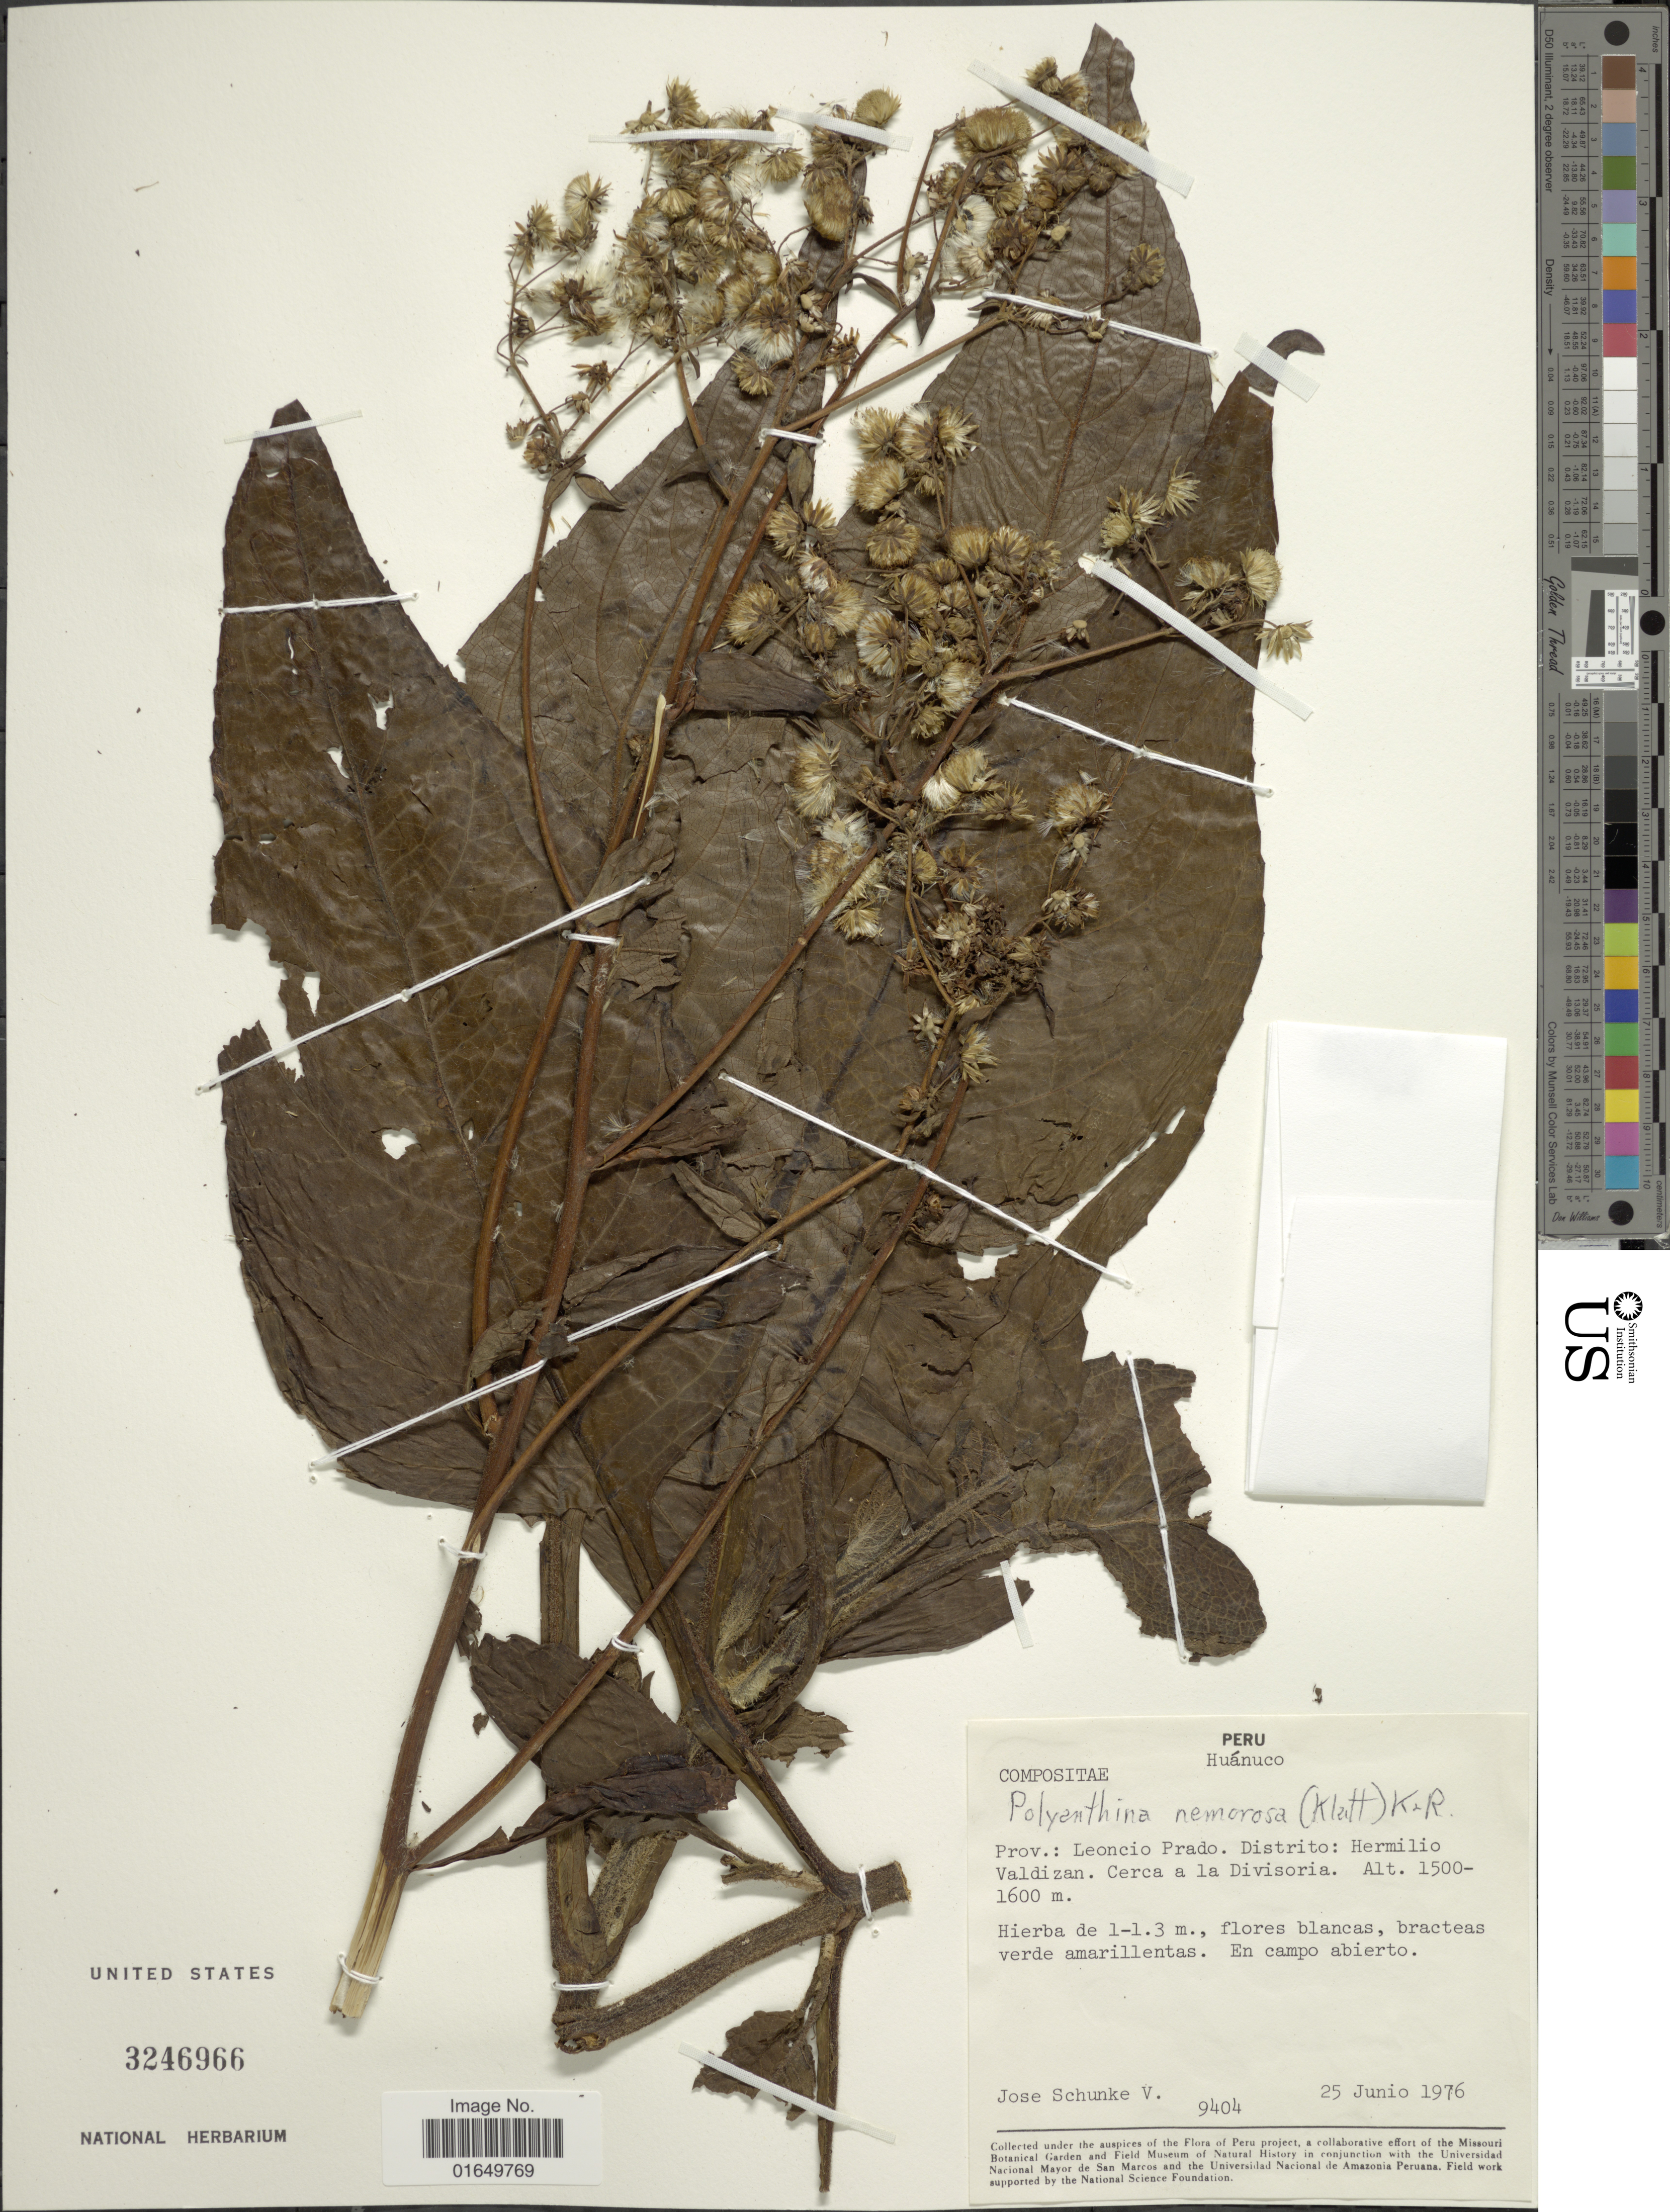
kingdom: Plantae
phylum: Tracheophyta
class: Magnoliopsida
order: Asterales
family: Asteraceae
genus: Polyanthina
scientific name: Polyanthina nemorosa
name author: (Klatt) R.M. King & H. Rob.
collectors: J. Schunke Vigo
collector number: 9404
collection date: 1976-06-25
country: Peru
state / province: Huánuco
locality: Leoncio Prado. Distrito: Hermilio Valdizan. Cerca a la Divisoria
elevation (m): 1500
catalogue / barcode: US 3246966